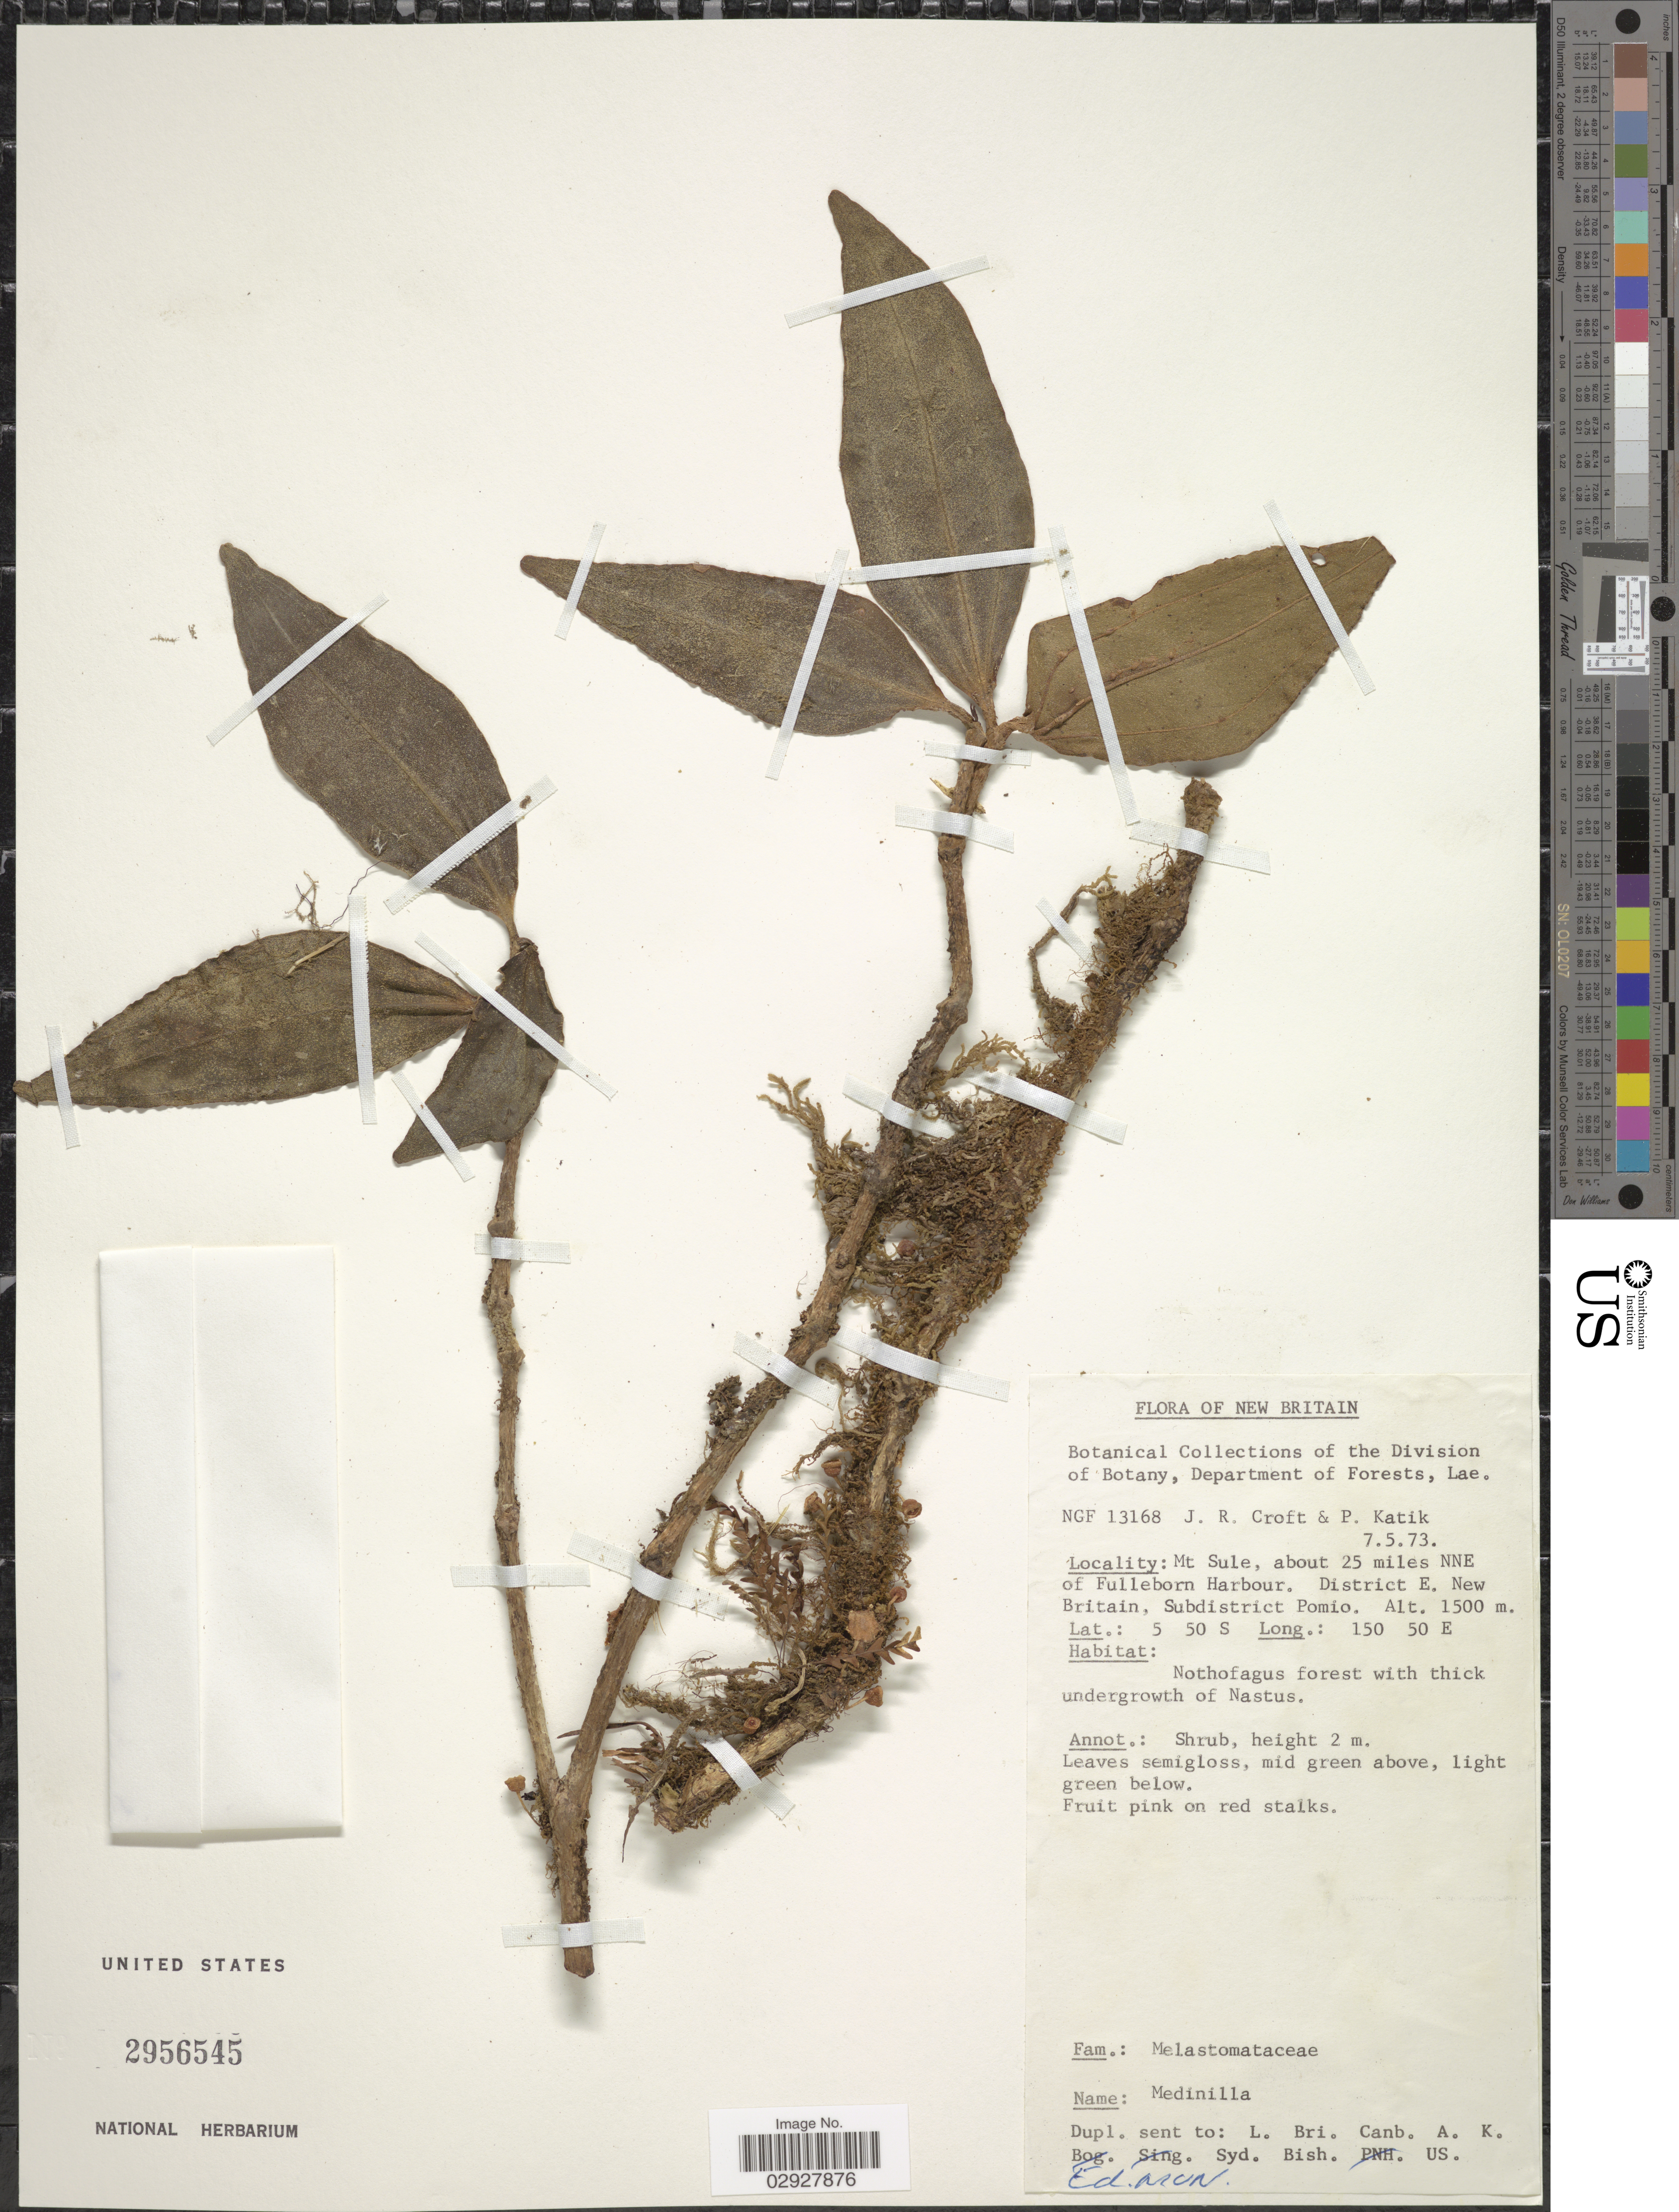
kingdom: Plantae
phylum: Tracheophyta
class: Magnoliopsida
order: Myrtales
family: Melastomataceae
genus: Medinilla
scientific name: Medinilla sp.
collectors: J. R. Croft & P. Katik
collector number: NGF 13168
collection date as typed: Transcribed d/m/y: 7/5/73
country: Papua New Guinea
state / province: East New Britain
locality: New Britain, Mt. Sule, about 25 miles NNE of Fulleborn Harbour, District E. New Britain, Subdistrict Pomio.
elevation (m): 1500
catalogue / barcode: US 2956545